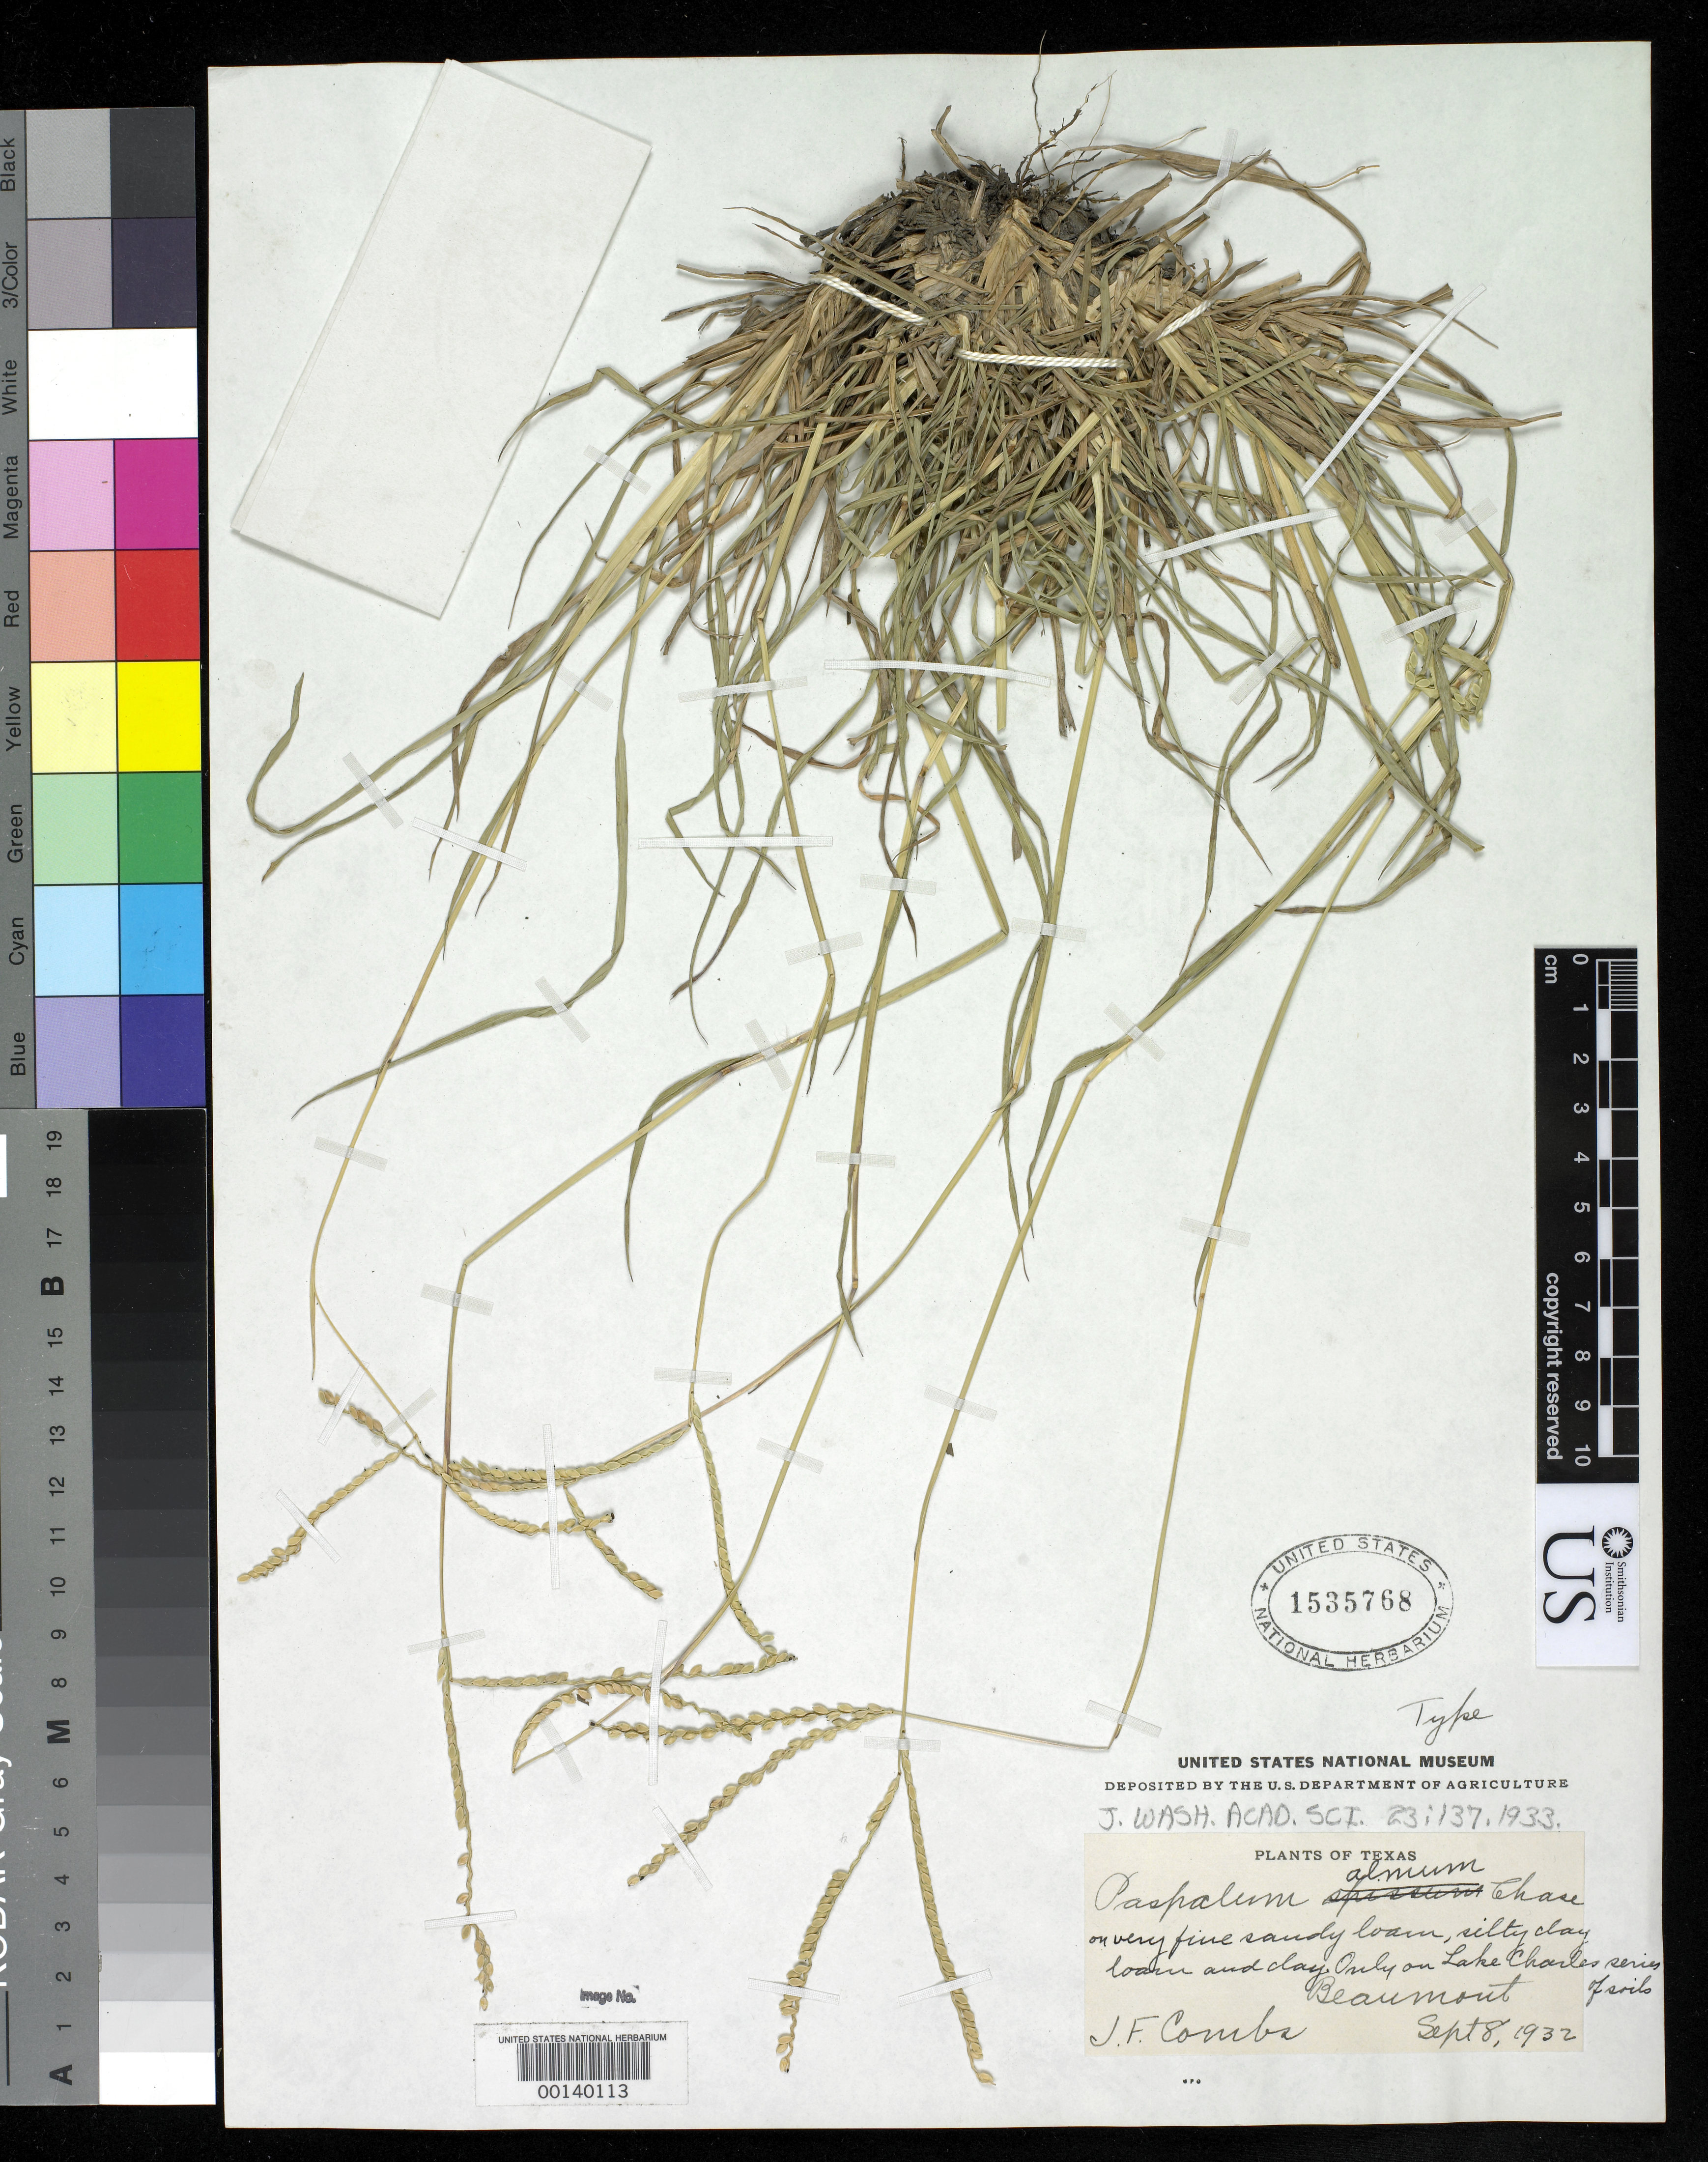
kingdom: Plantae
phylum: Tracheophyta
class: Liliopsida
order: Poales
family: Poaceae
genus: Paspalum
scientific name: Paspalum almum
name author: Chase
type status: Holotype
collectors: J. Combs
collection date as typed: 08 Sep 1932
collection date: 1932-09-08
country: United States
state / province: Texas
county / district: Jefferson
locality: Near Beaumont.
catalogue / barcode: US 1535768